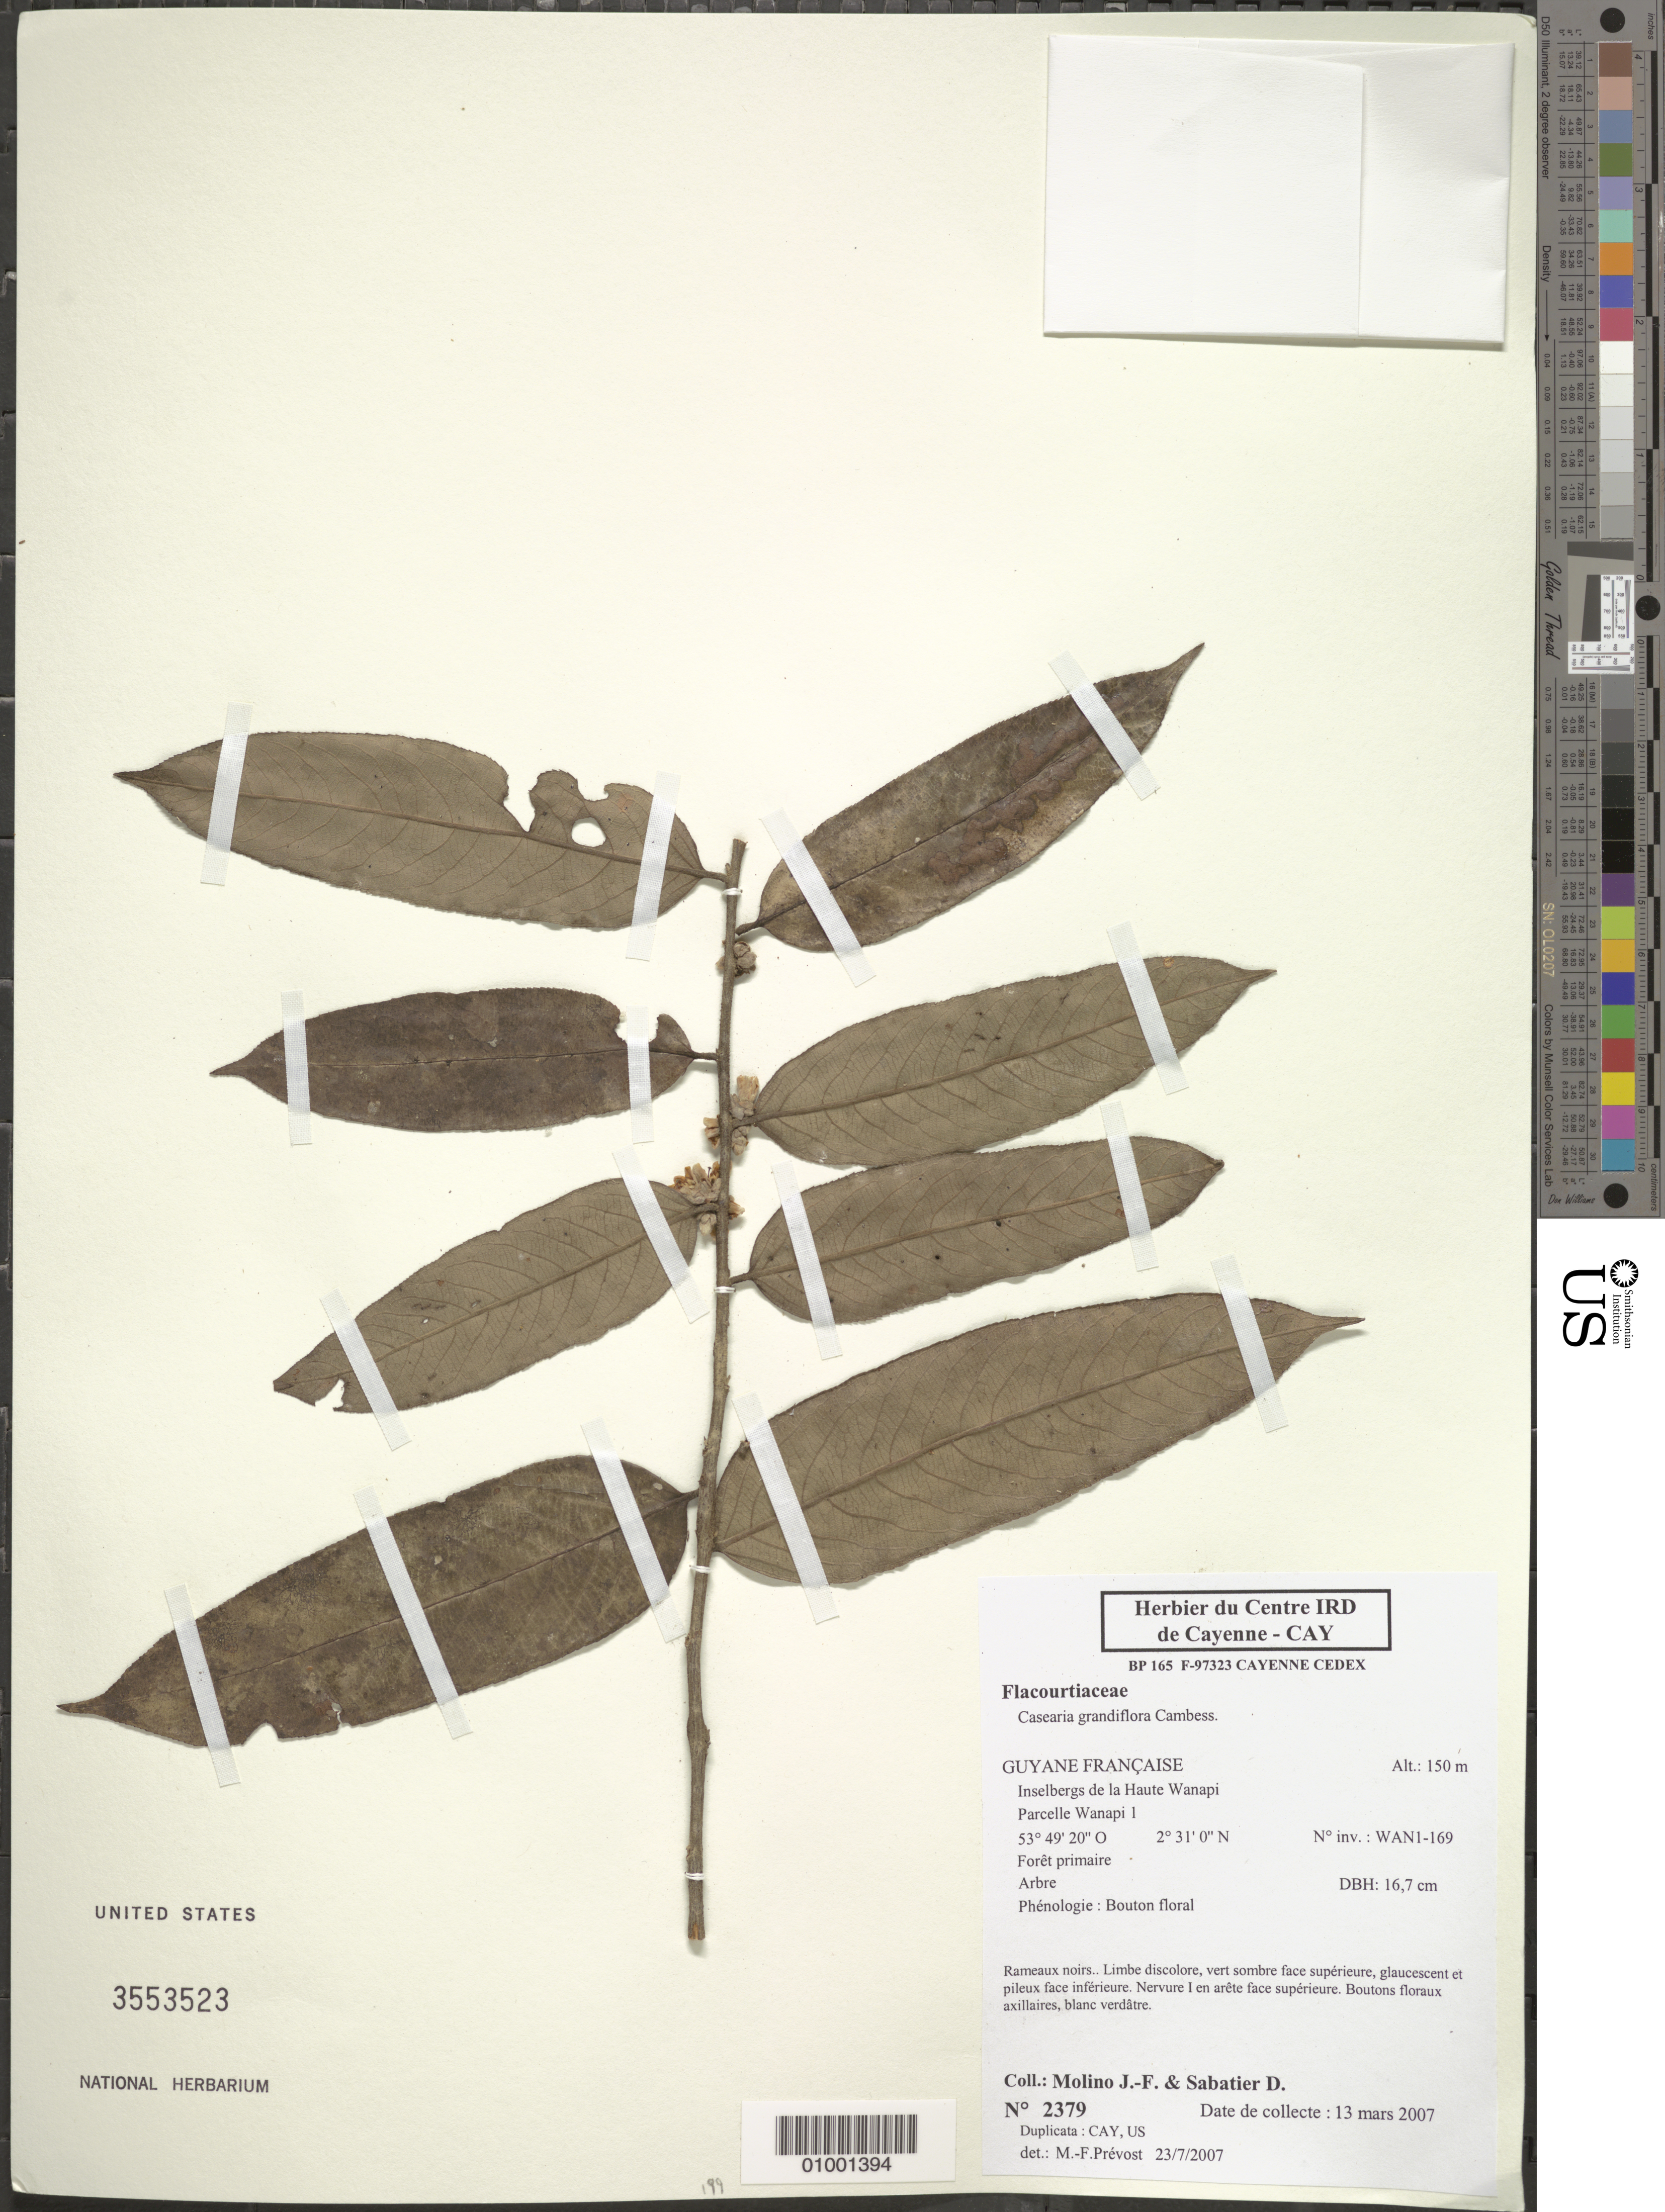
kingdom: Plantae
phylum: Tracheophyta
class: Magnoliopsida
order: Malpighiales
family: Salicaceae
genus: Casearia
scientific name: Casearia grandiflora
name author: Cambess.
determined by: Prévost, M.-F.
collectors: J. Molino & D. Sabatier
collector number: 2379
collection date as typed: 13-Mar-07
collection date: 2007-03-13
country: French Guiana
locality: Inselbergs de la Haute Wanapi, Parcelle Wanapi 1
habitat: Foret primaire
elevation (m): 150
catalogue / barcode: US 3553523